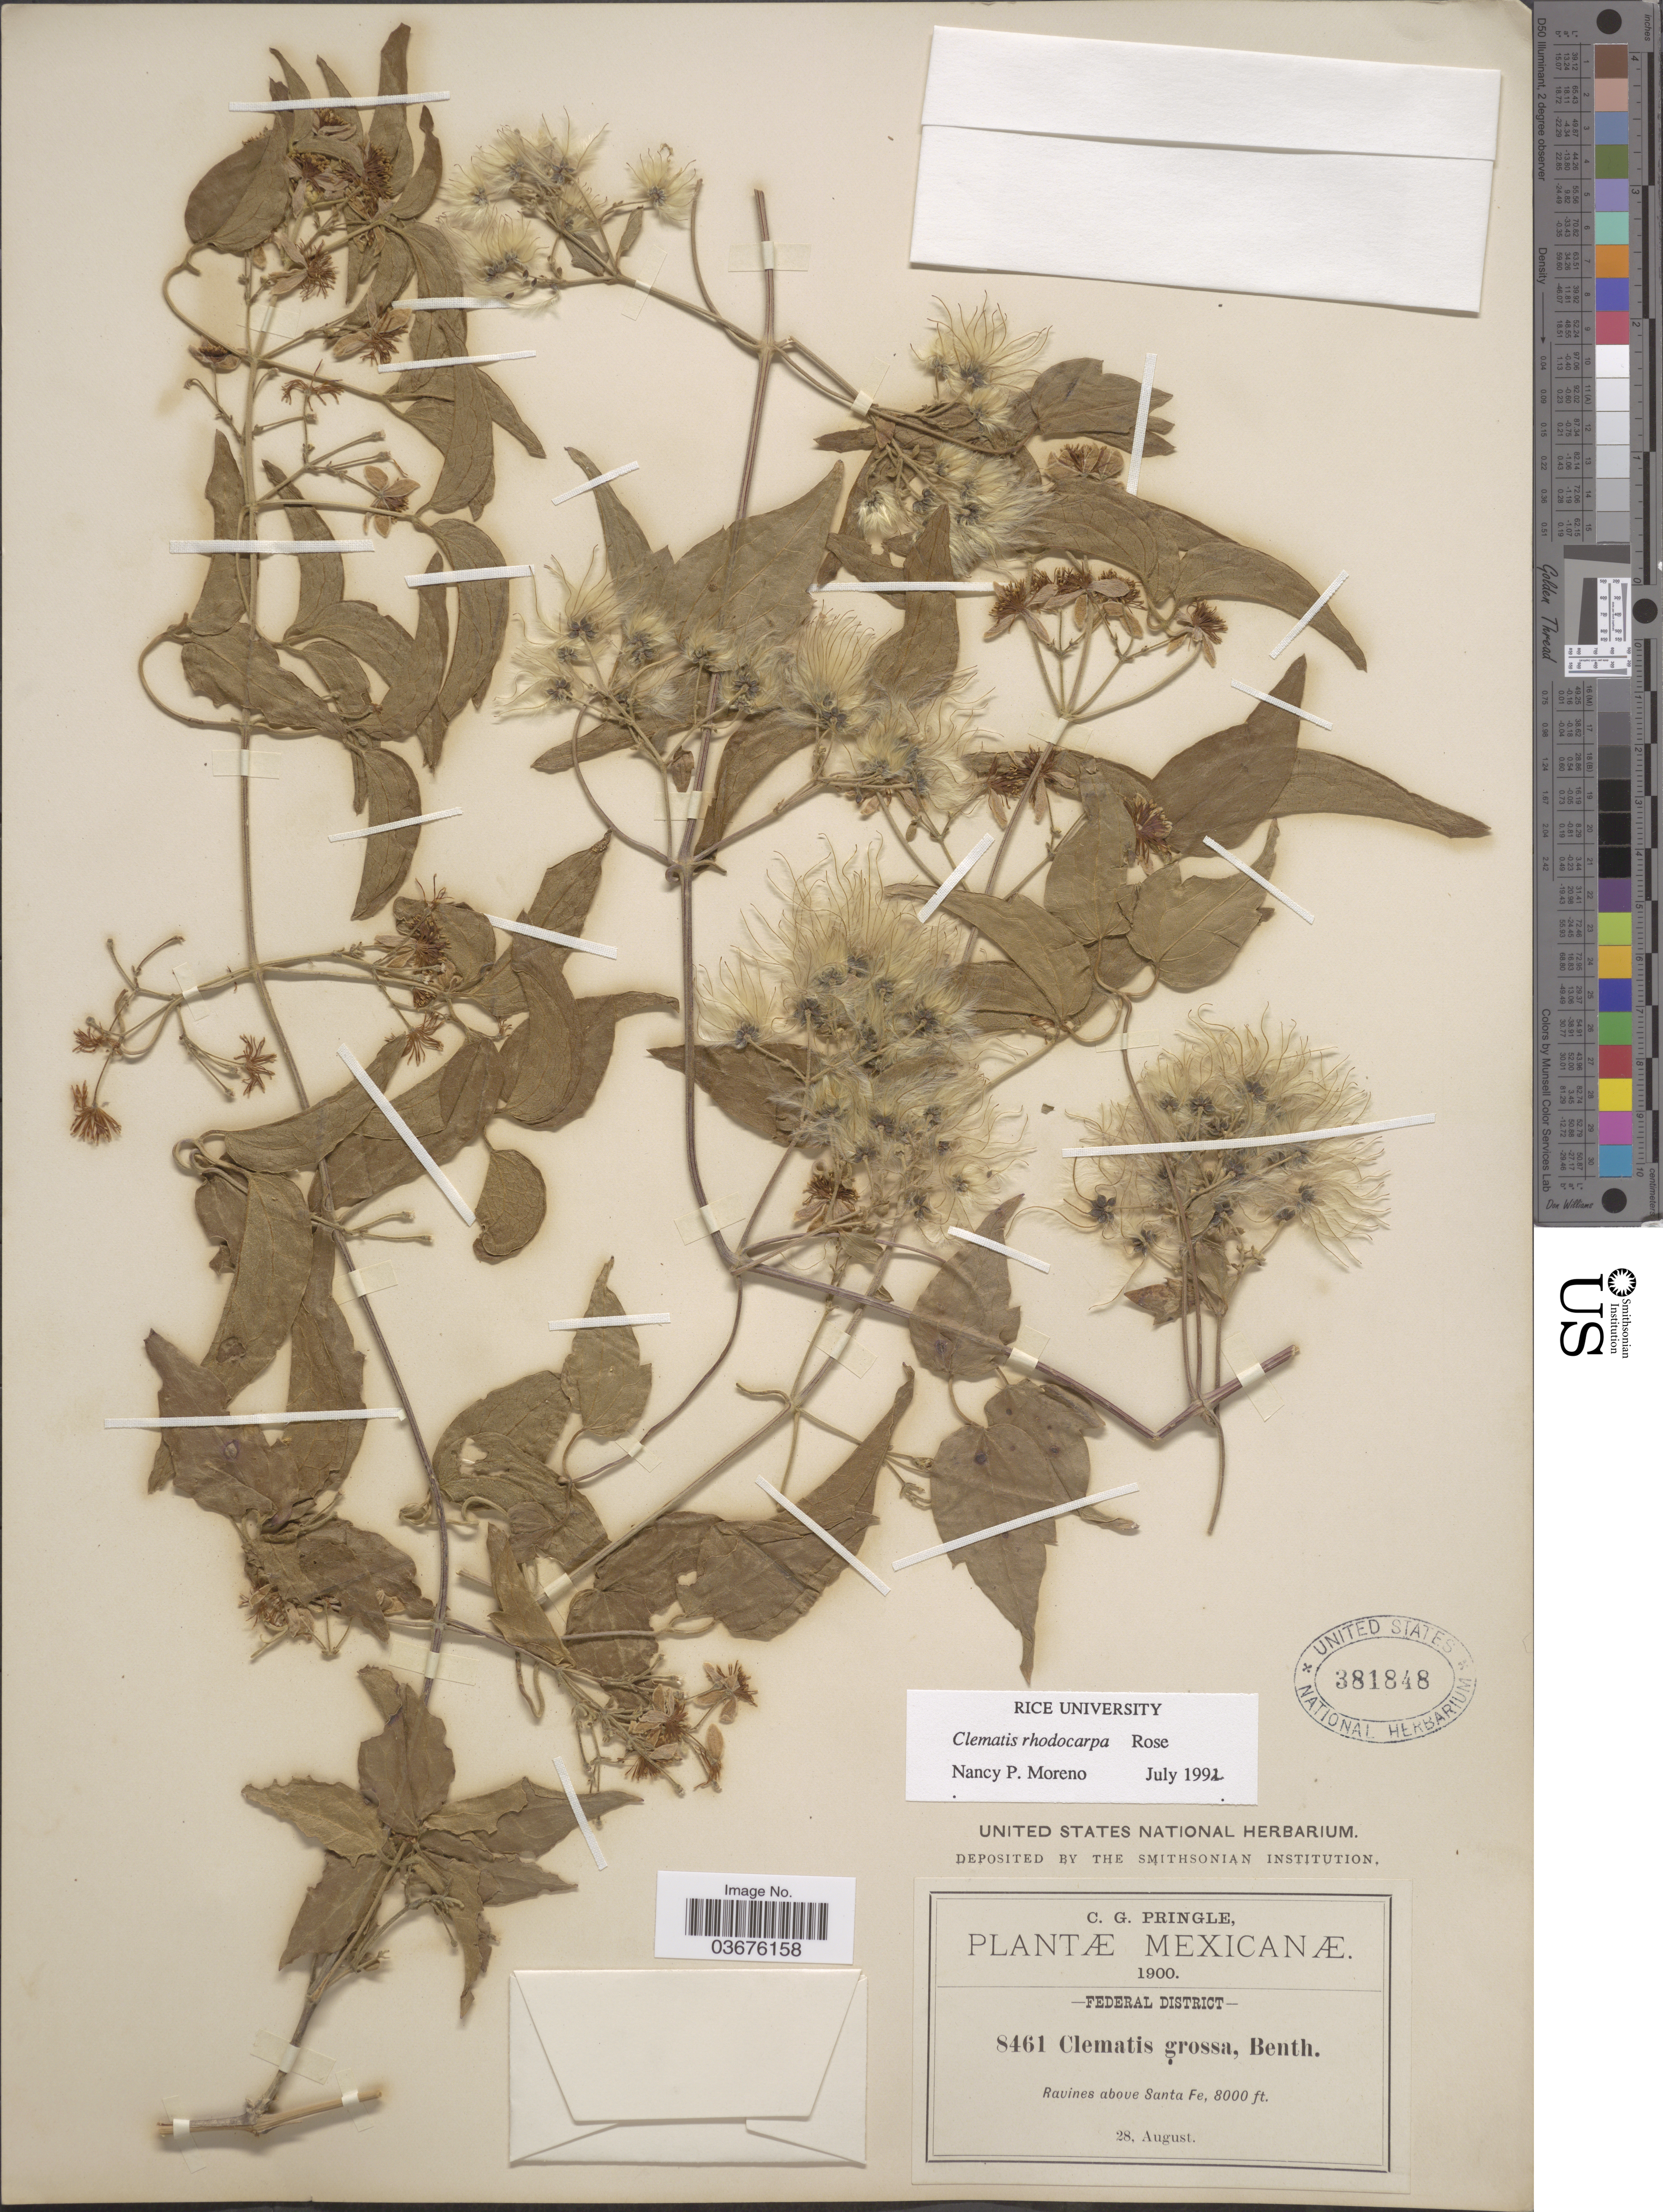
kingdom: Plantae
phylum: Tracheophyta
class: Magnoliopsida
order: Ranunculales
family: Ranunculaceae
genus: Clematis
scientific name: Clematis rhodocarpa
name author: Rose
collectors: C. G. Pringle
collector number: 8461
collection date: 1900-08-28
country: Mexico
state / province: Distrito Federal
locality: Federal District, Ravines above Santa Fe.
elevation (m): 2438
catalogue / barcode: US 381848